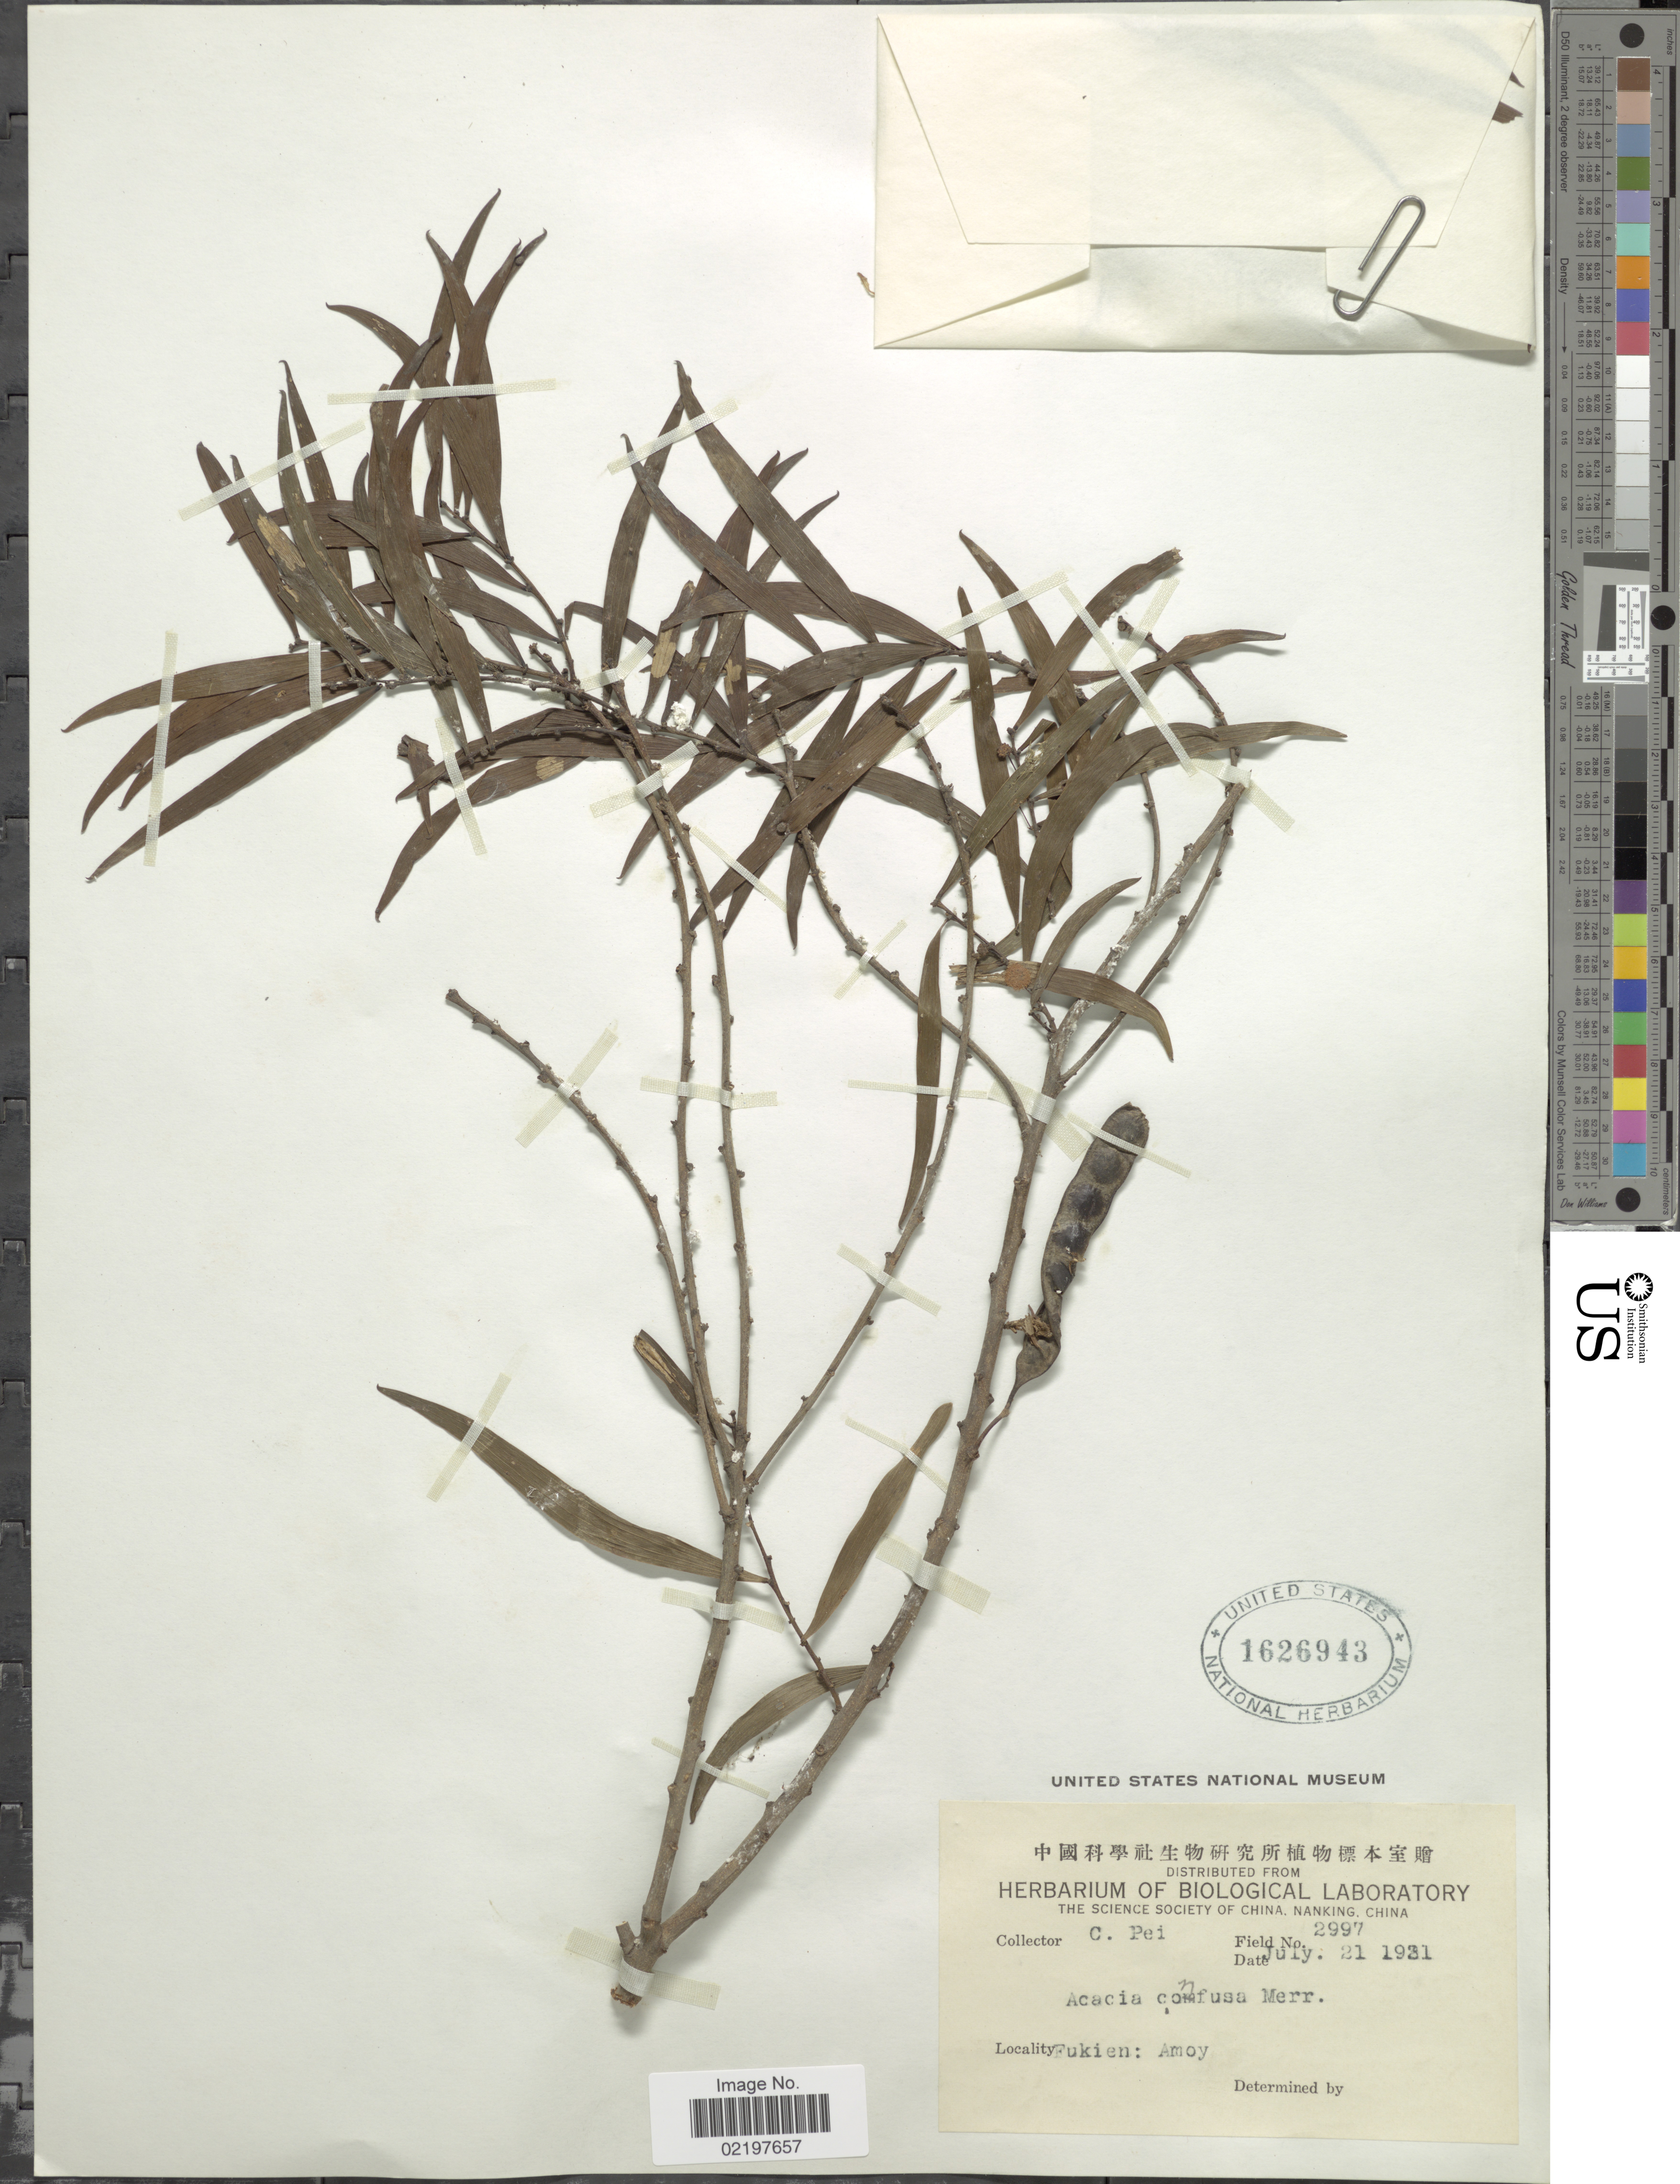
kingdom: Plantae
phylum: Tracheophyta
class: Magnoliopsida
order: Fabales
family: Fabaceae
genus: Acacia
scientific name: Acacia confusa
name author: Merr.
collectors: C. P'ei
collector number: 2997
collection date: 1931-07-21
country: China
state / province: Fujian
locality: Fukien: Amoy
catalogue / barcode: US 18626943